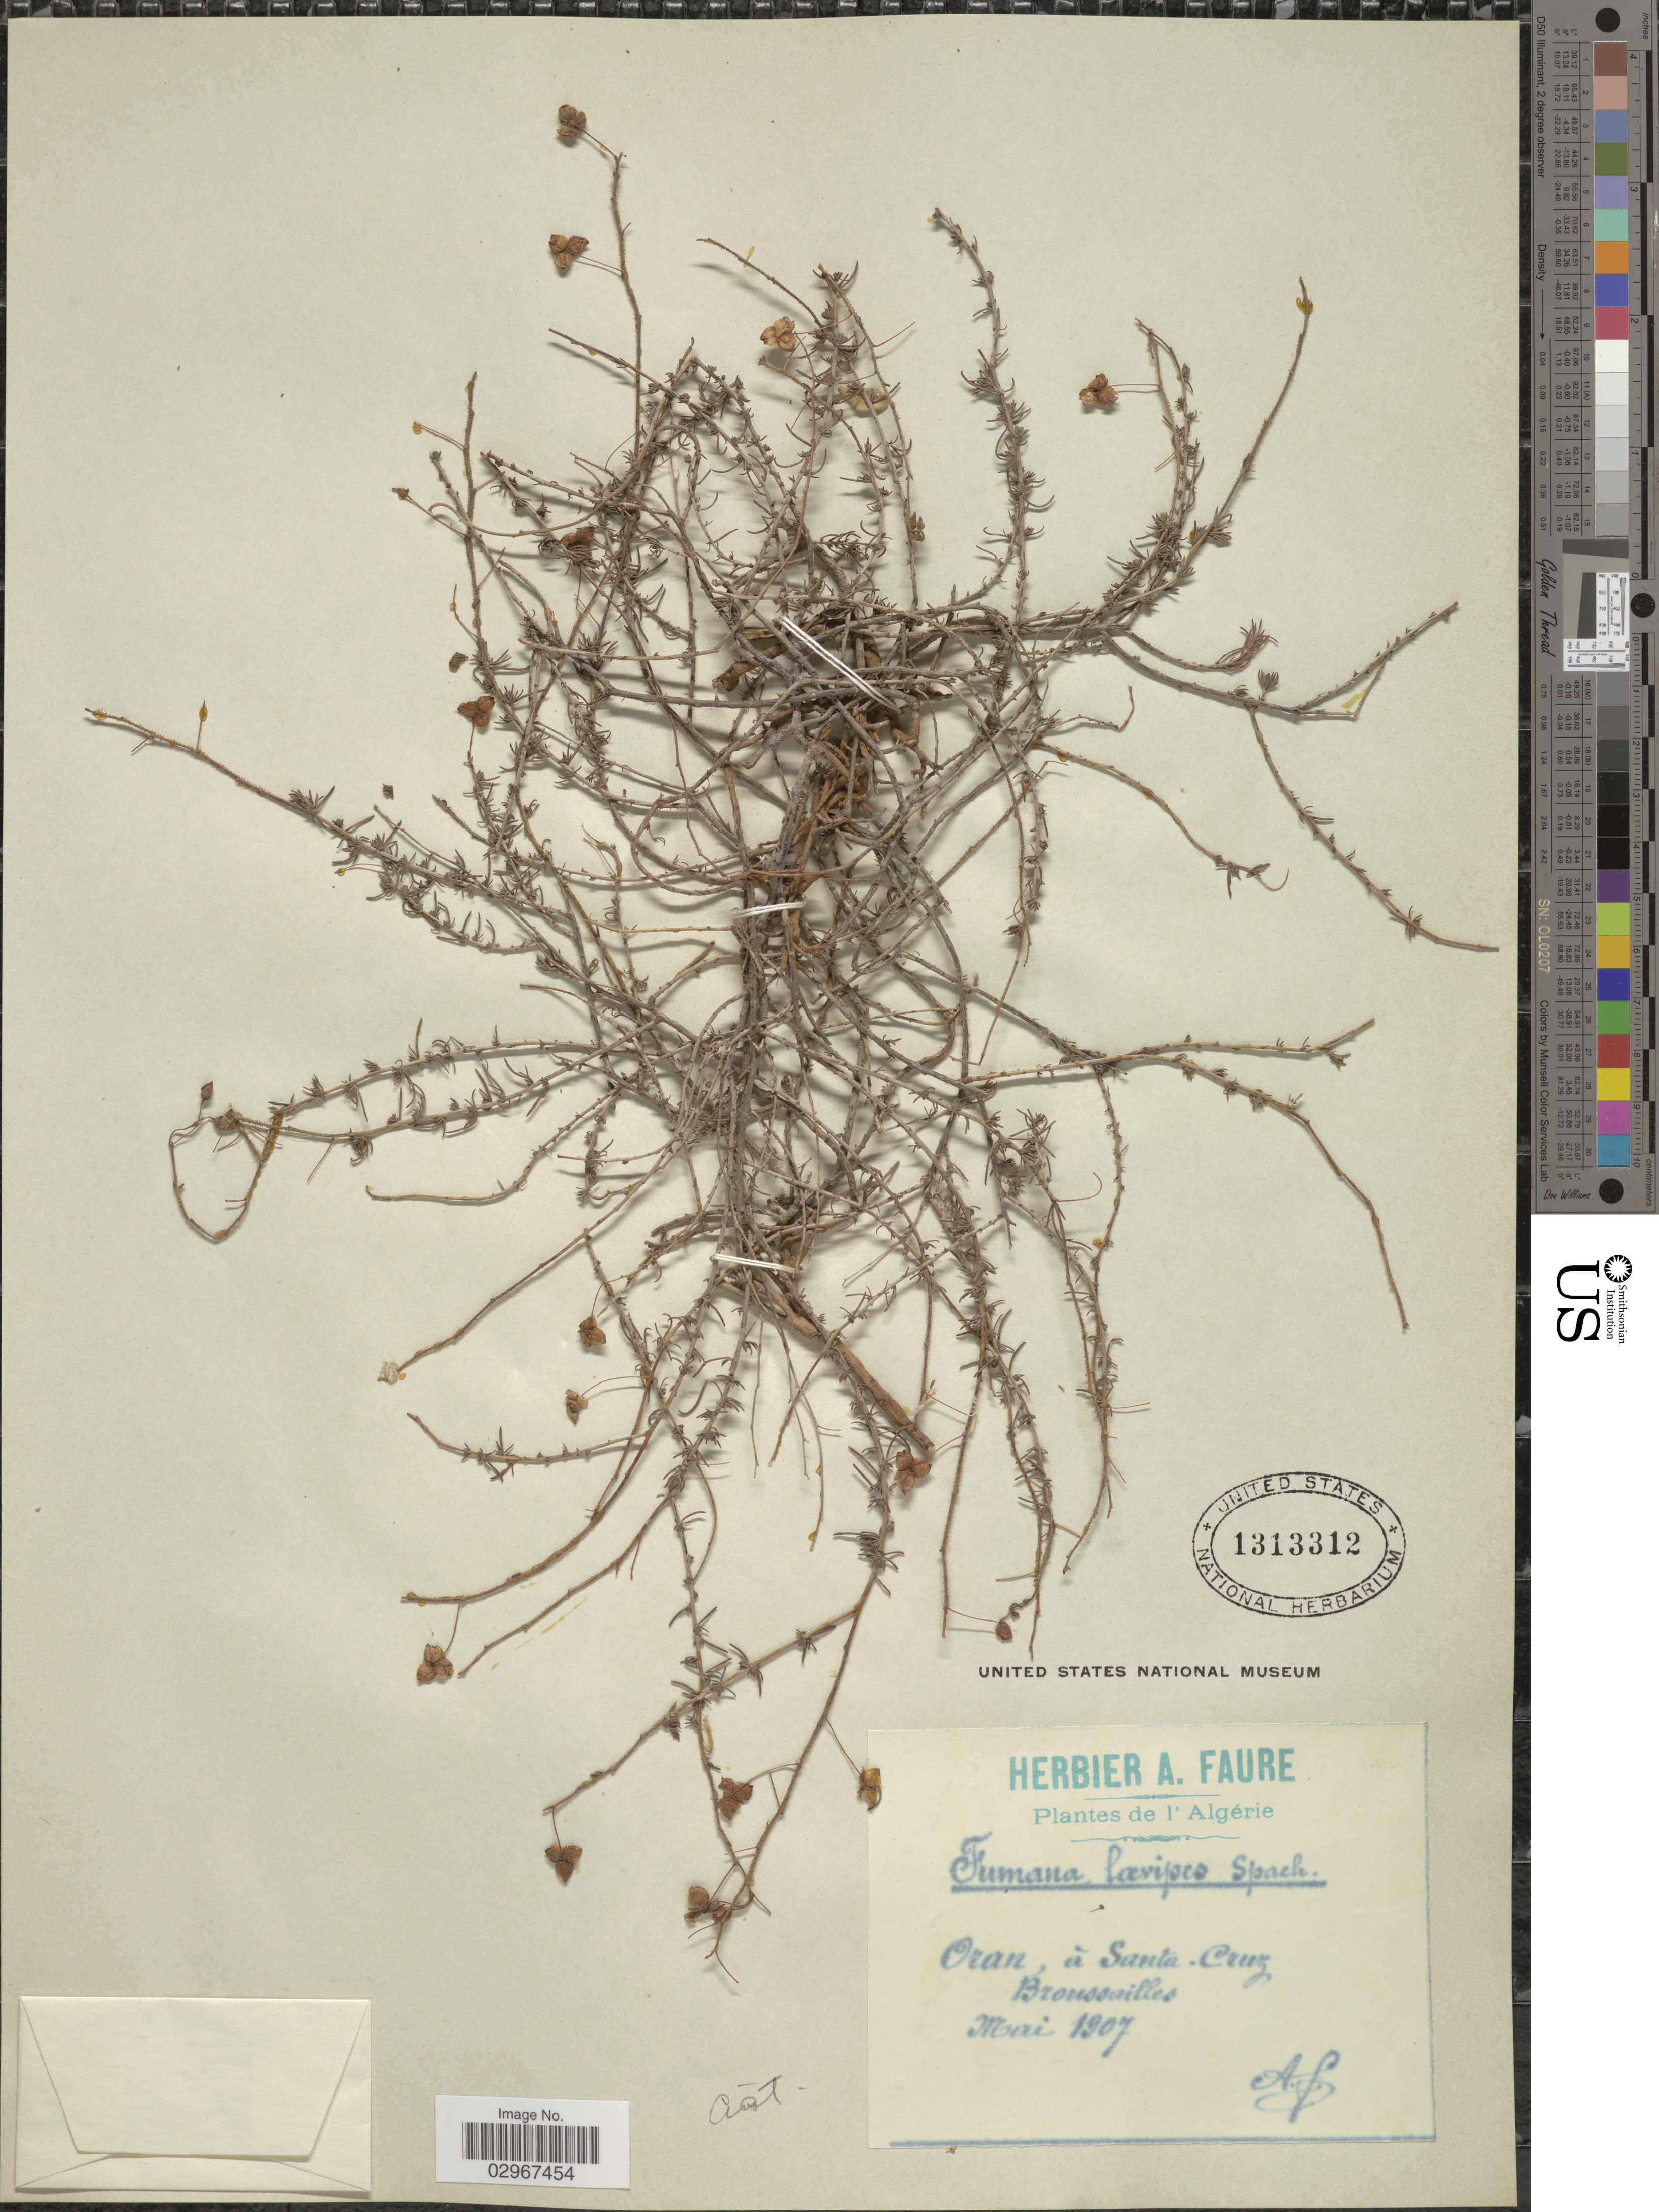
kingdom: Plantae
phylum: Tracheophyta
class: Magnoliopsida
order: Malvales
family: Cistaceae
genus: Helianthemum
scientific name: Helianthemum laevipes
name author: Pers.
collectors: A. Faure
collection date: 1907-05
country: Algeria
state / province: Oran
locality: À Santa Cruz.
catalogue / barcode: US 1313312